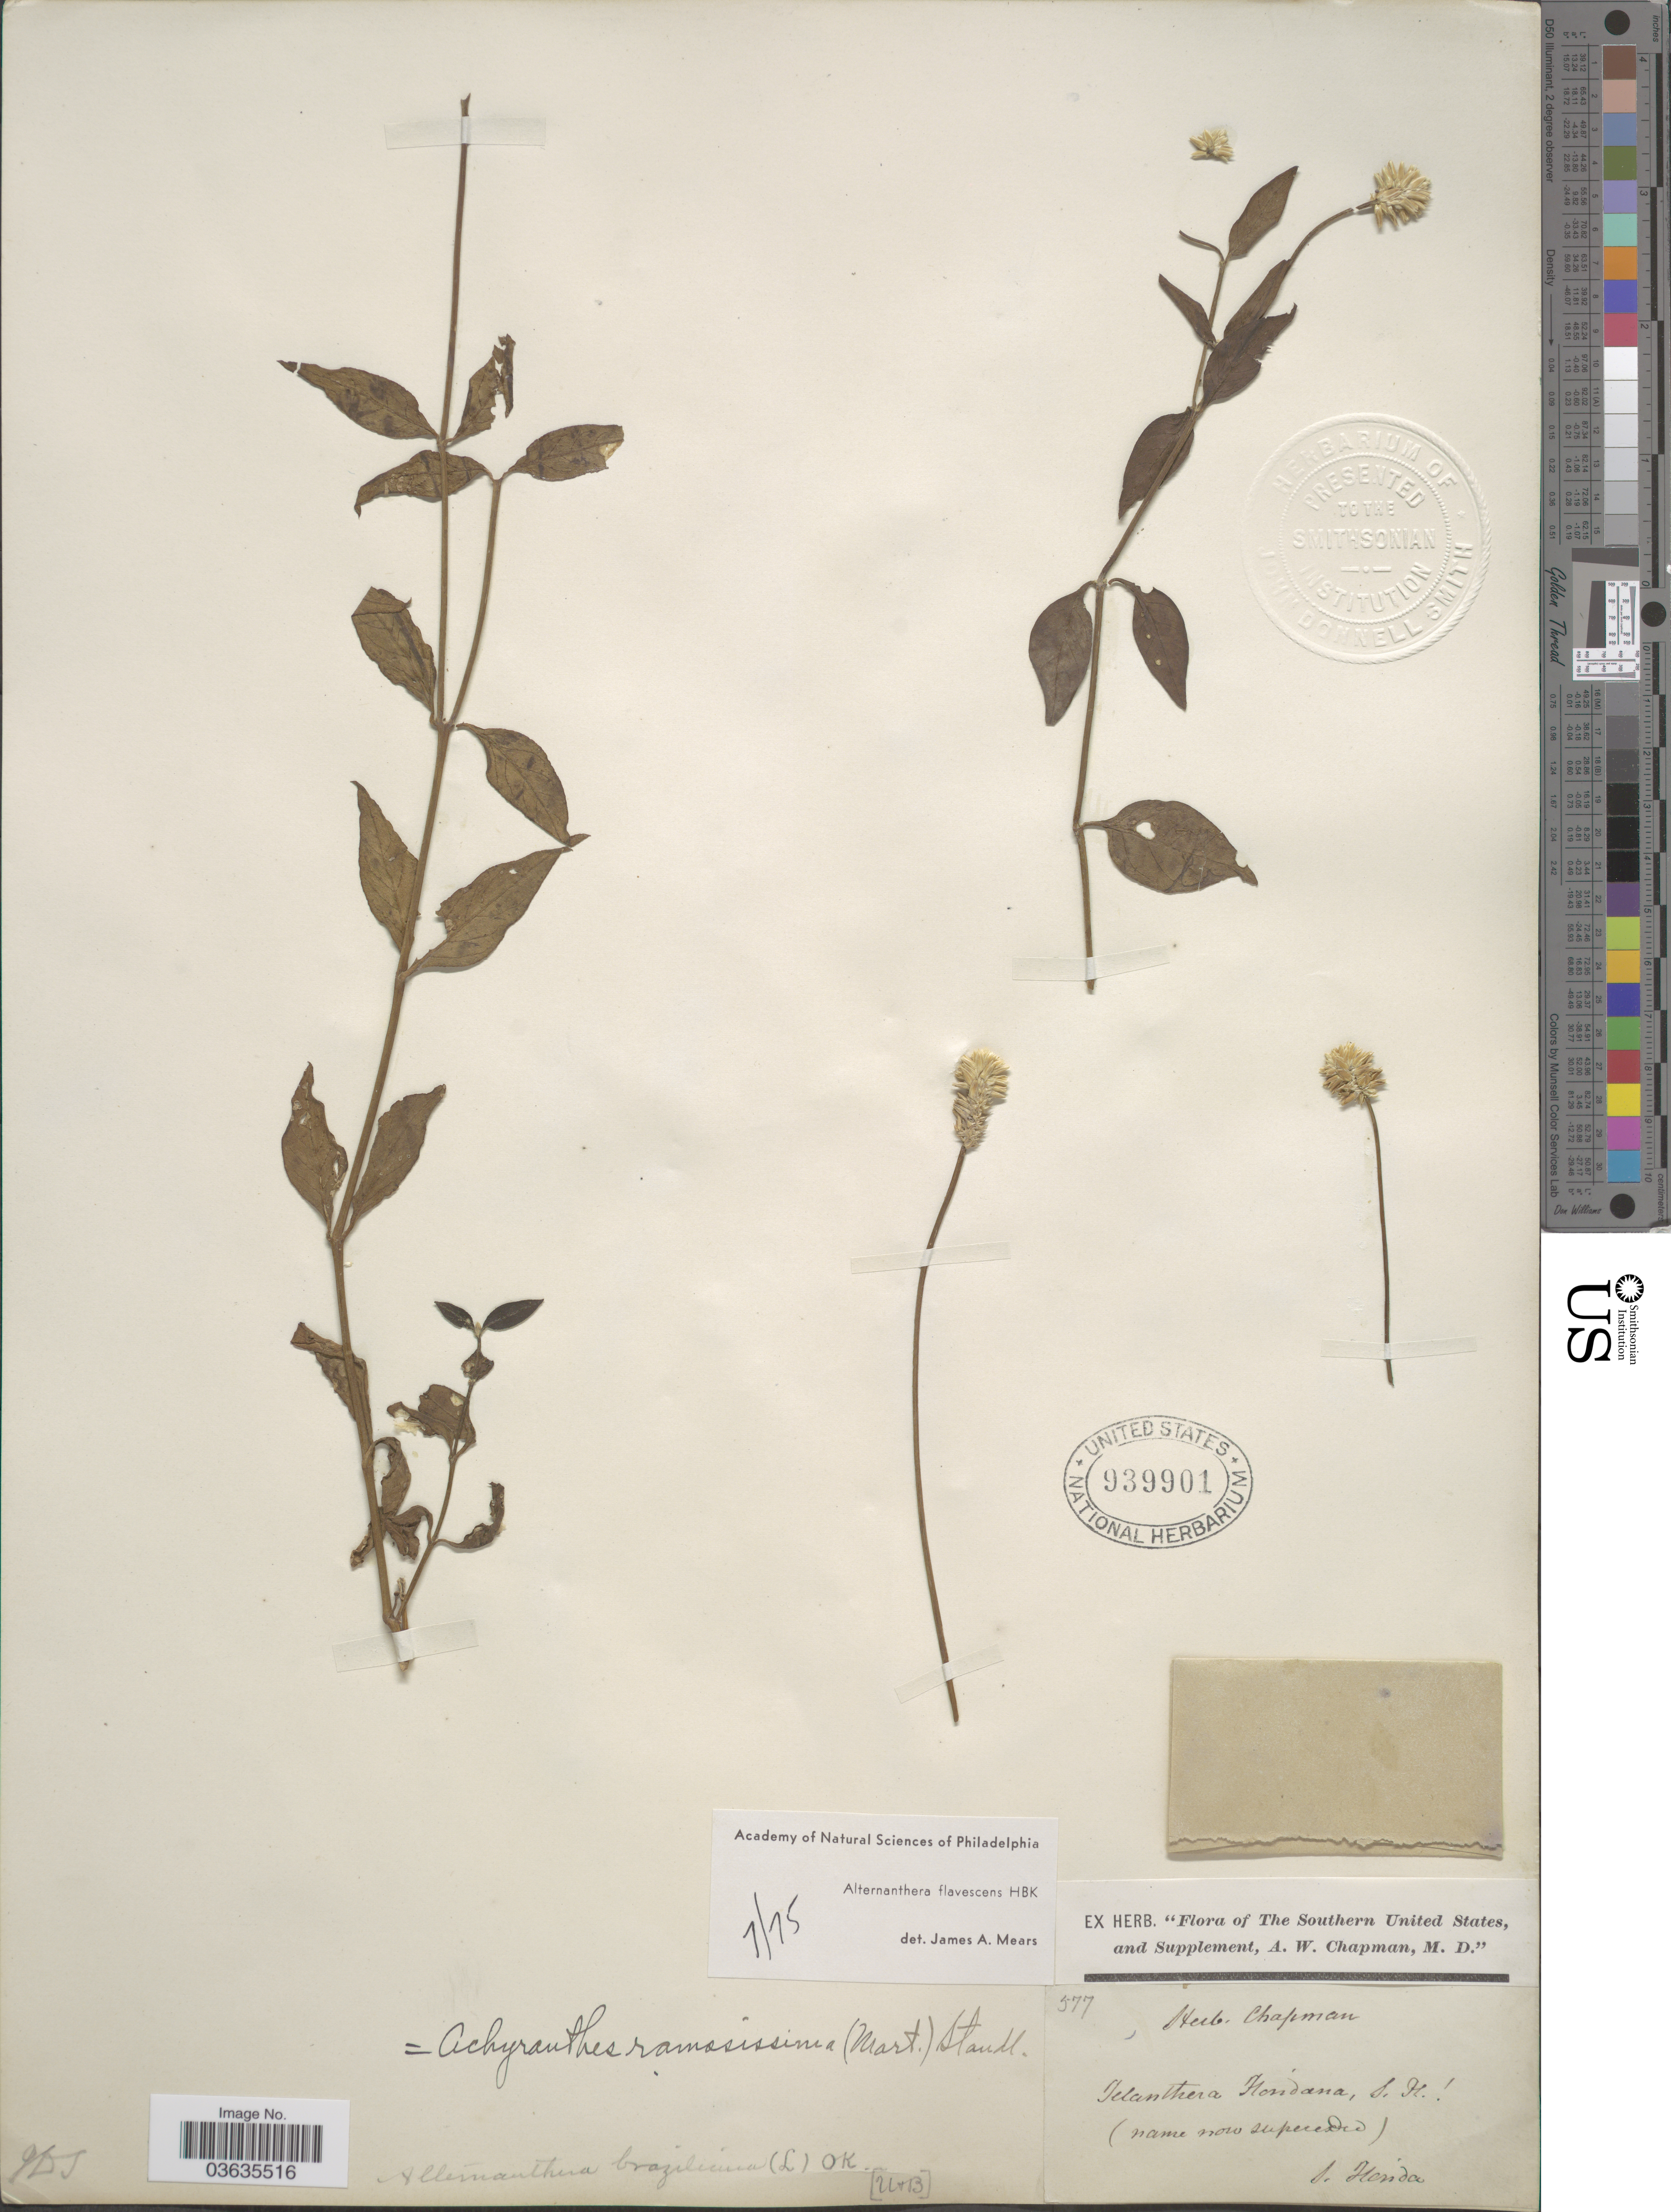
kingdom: Plantae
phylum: Tracheophyta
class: Magnoliopsida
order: Caryophyllales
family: Amaranthaceae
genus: Alternanthera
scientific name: Alternanthera flavescens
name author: Kunth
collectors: ex herb. A.W. Chapman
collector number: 577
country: United States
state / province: Florida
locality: The Southern United States, and Supplement. S. Florida.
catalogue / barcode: US 939901